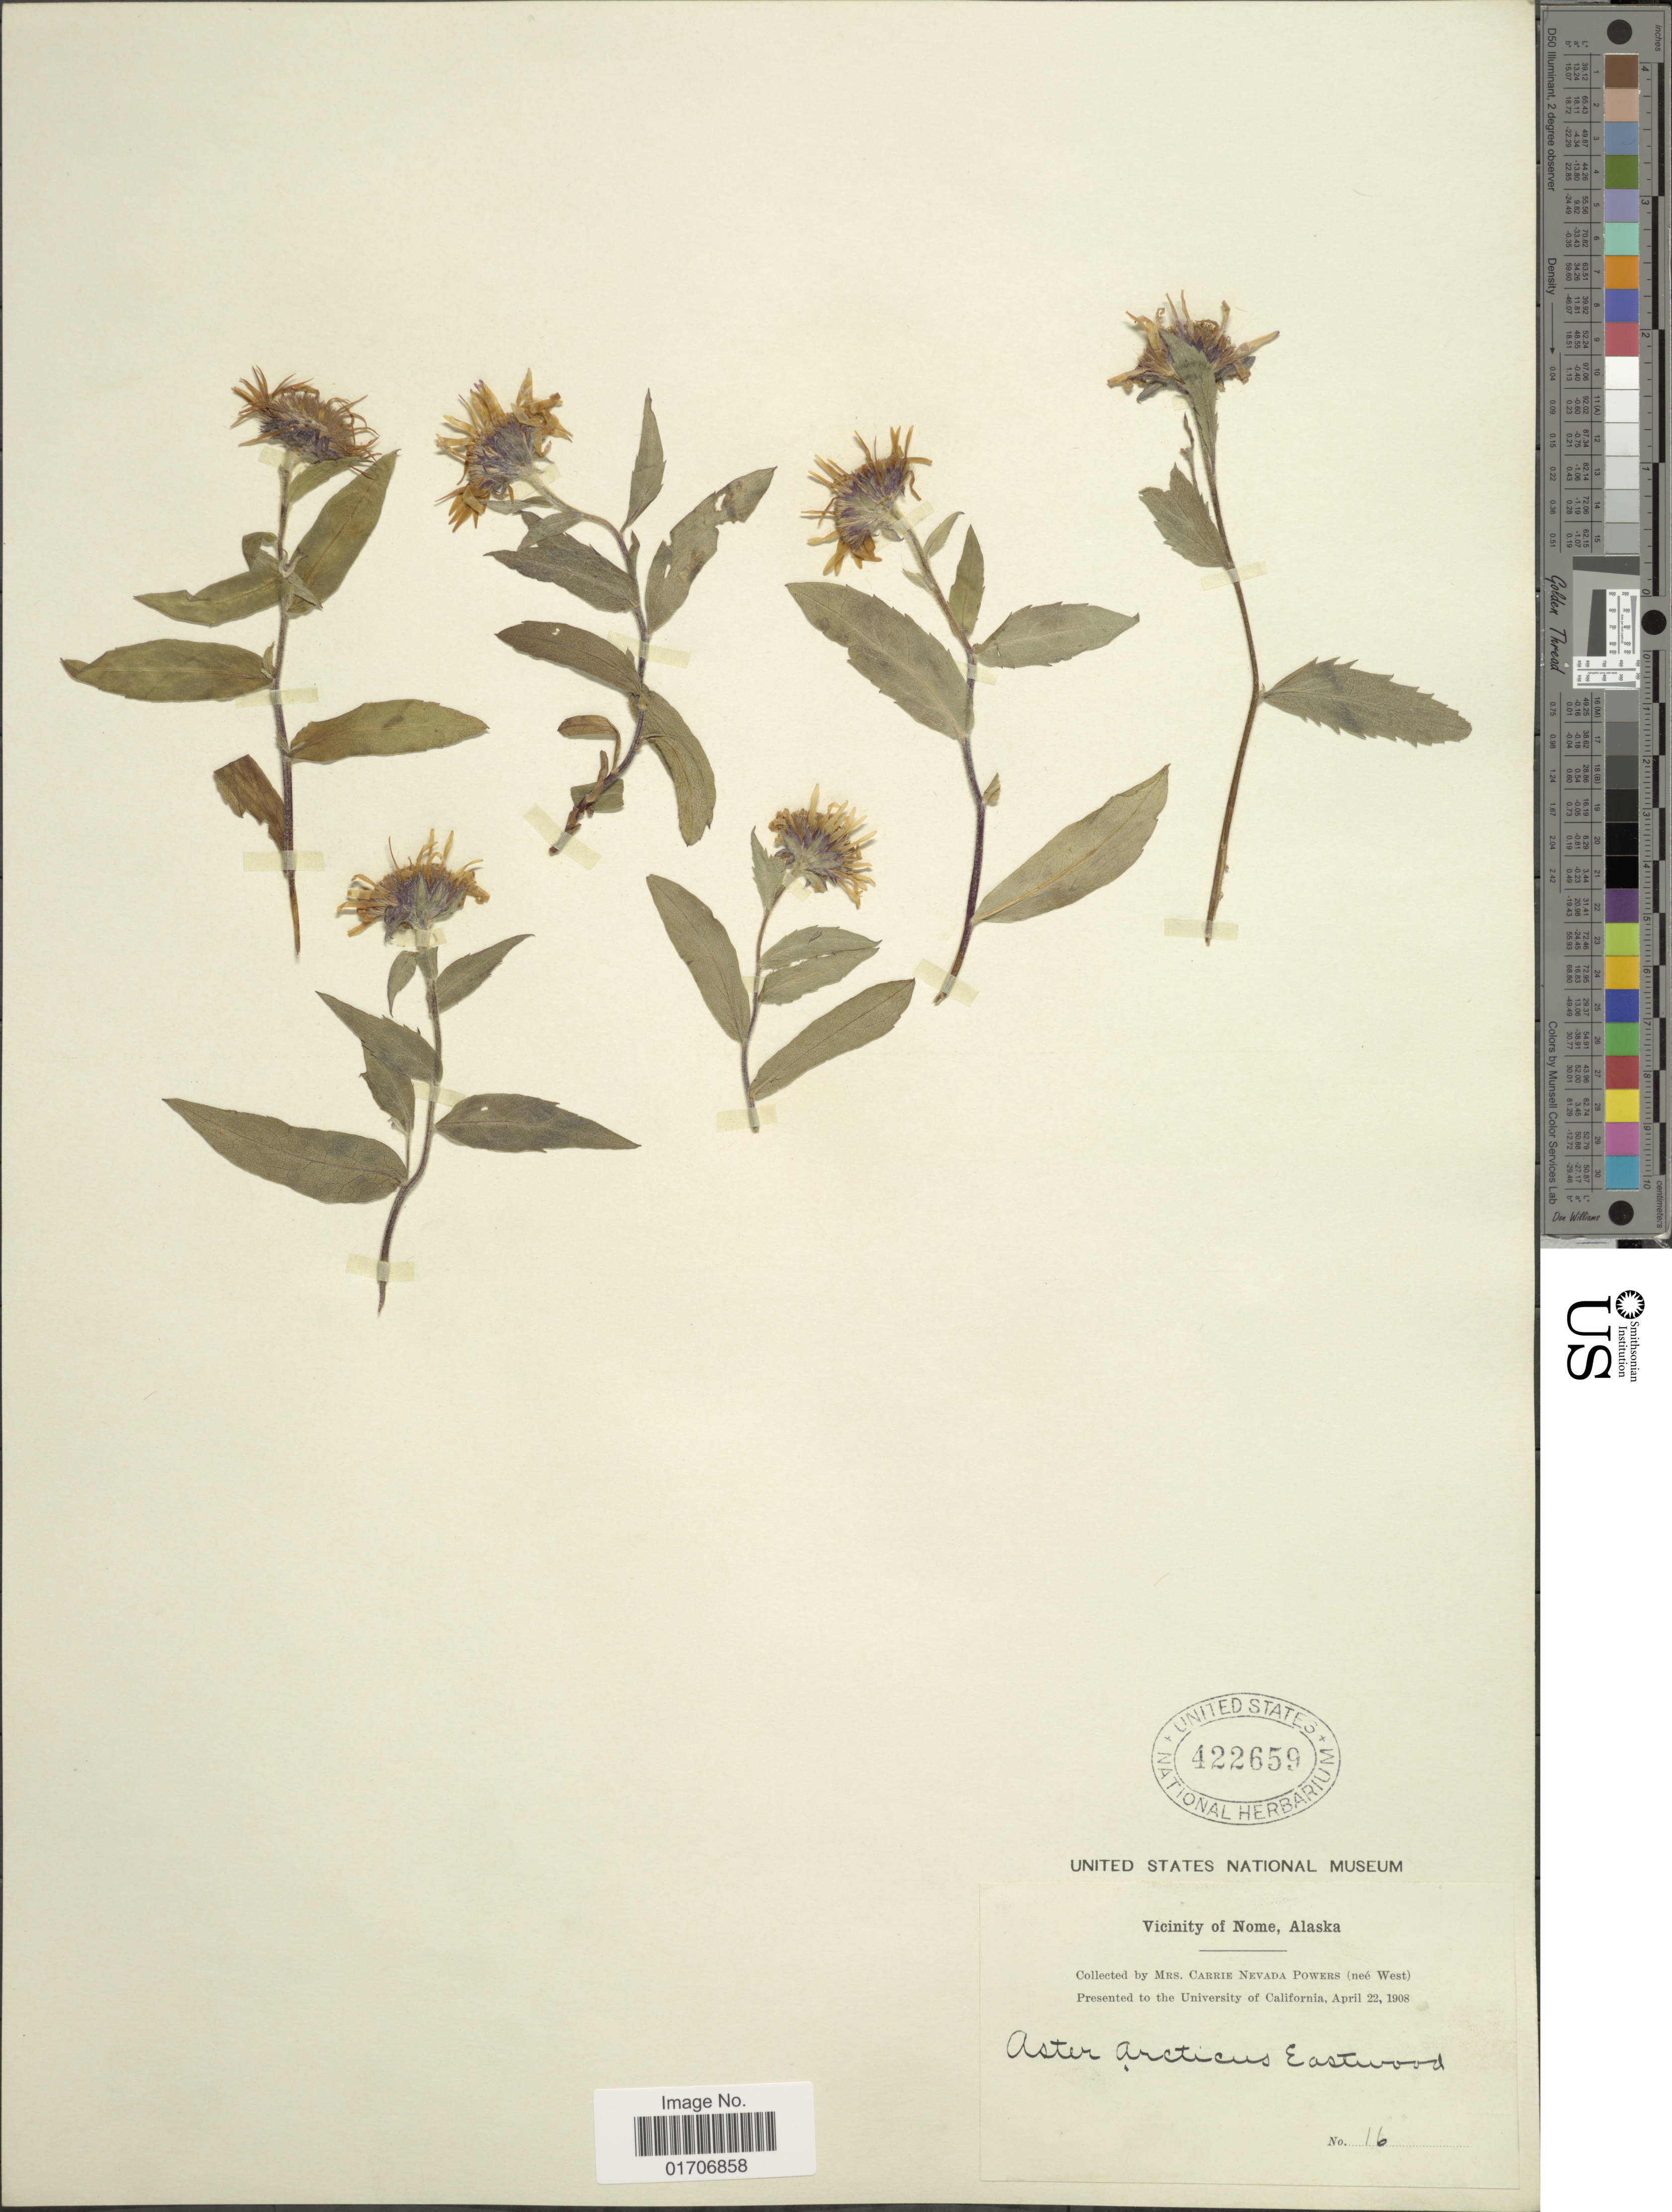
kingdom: Plantae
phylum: Tracheophyta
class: Magnoliopsida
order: Asterales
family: Asteraceae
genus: Eurybia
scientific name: Eurybia sibirica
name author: (L.) G.L. Nesom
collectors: C. Powers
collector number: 16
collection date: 1908-04-22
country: United States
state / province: Alaska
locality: Vicinity of Nome, Alaska.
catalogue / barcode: US 422659